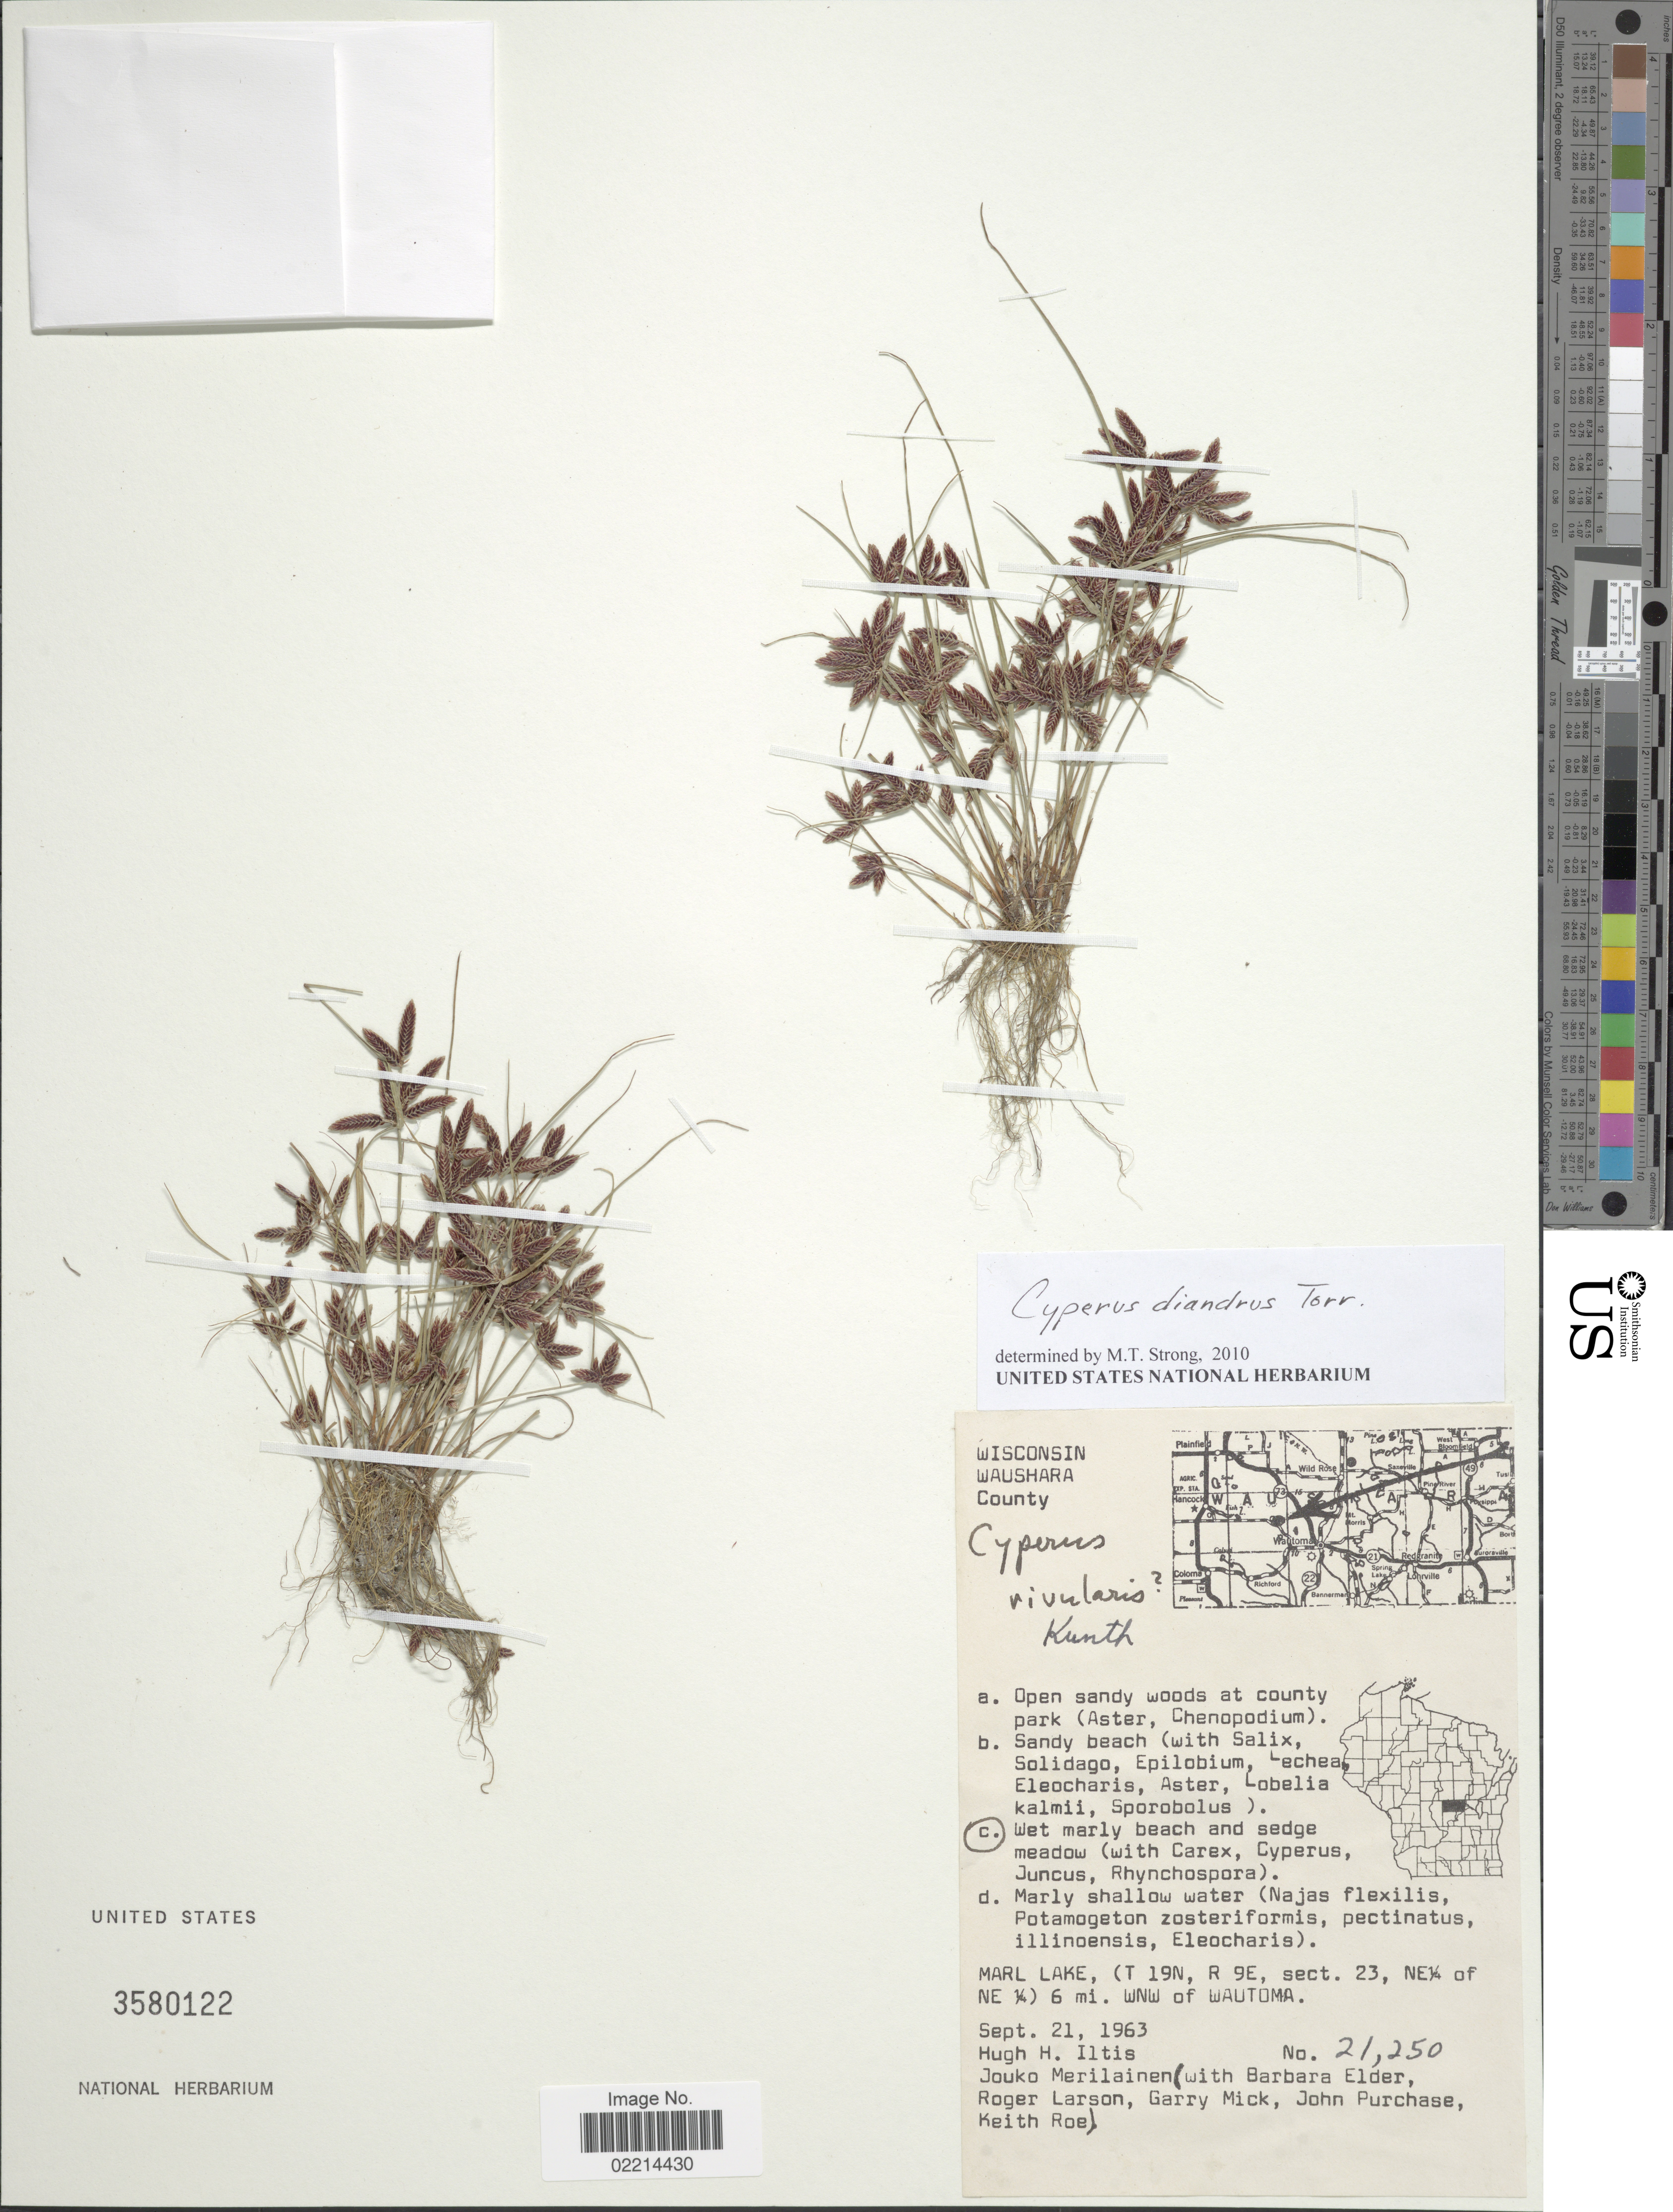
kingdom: Plantae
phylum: Tracheophyta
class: Liliopsida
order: Poales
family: Cyperaceae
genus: Cyperus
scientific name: Cyperus diandrus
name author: Torr.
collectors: H. H. Iltis, B. Elder, R. Larson, G. Mick & et al.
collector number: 21250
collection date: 1963-09-21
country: United States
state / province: Wisconsin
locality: Waushara County, Marl Lake, (T 19N, R 9E, sect. 23, NE1/4 of NE 1/4) 6 mi. WNW of Wautoma.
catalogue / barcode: US 3580122